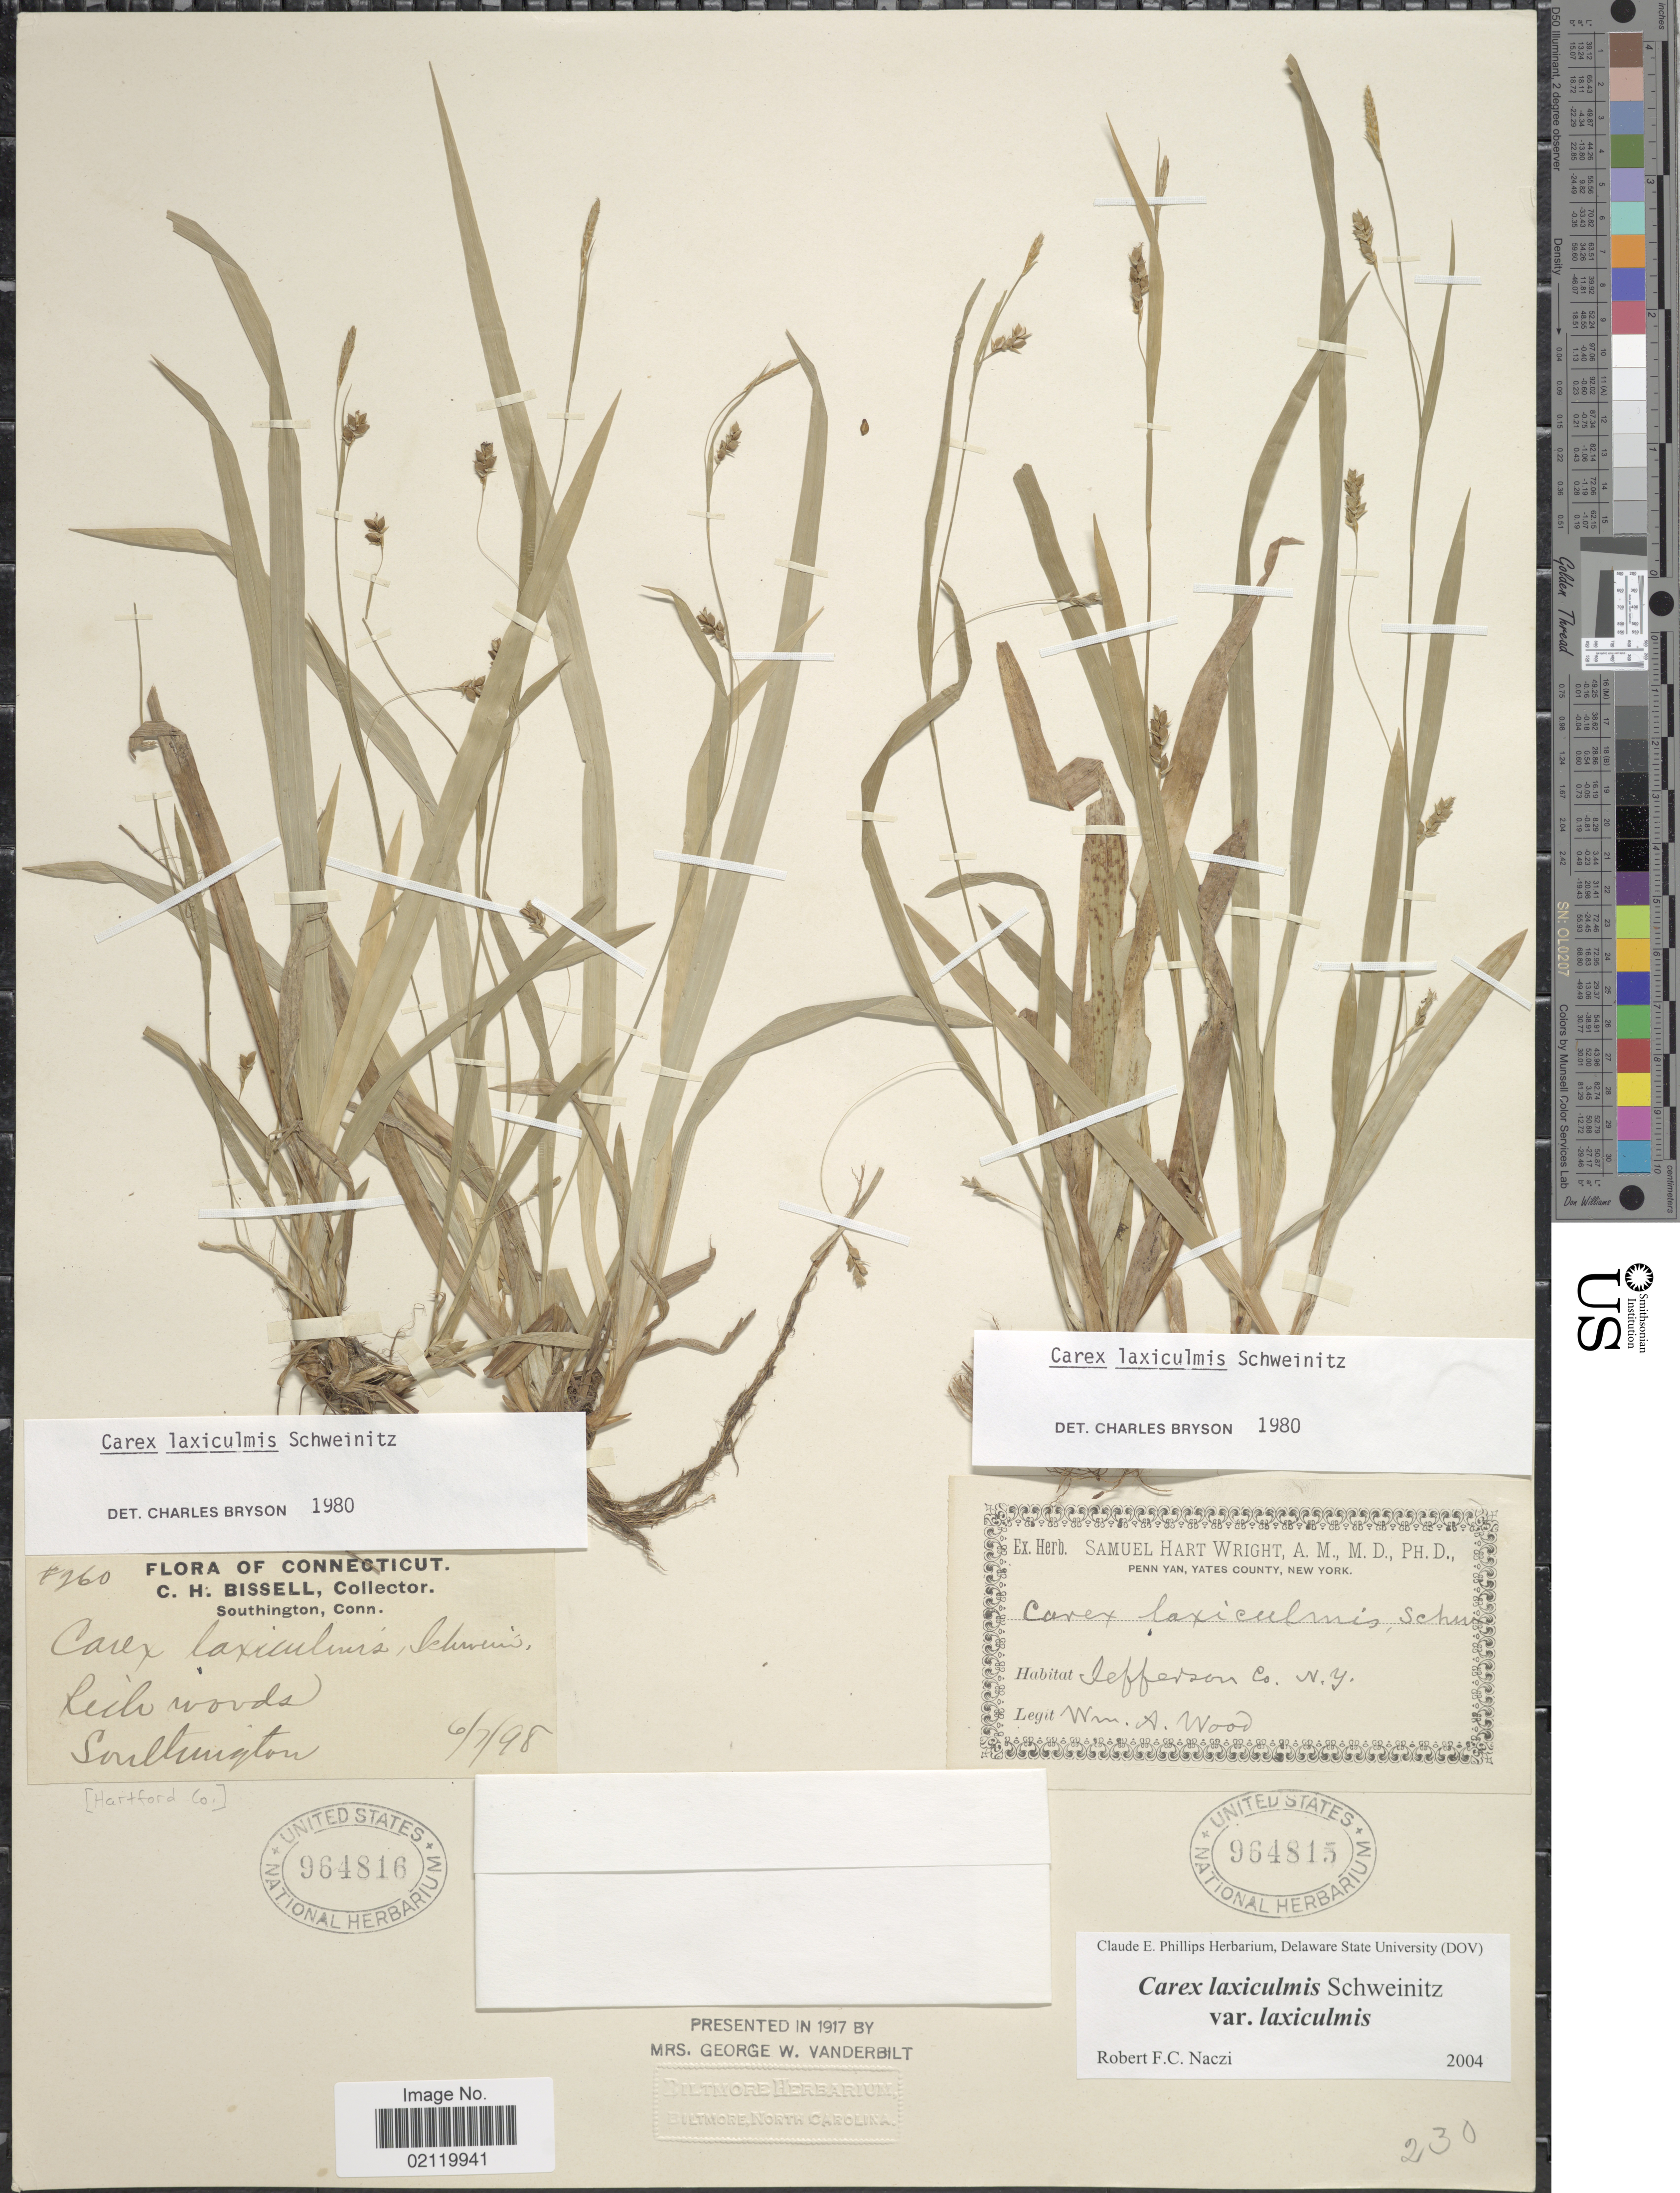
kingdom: Plantae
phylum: Tracheophyta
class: Liliopsida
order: Poales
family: Cyperaceae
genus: Carex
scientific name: Carex laxiculmis var. laxiculmis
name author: Schwein.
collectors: W. Wood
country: United States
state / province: New York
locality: Jefferson Co.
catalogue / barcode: US 964815-2